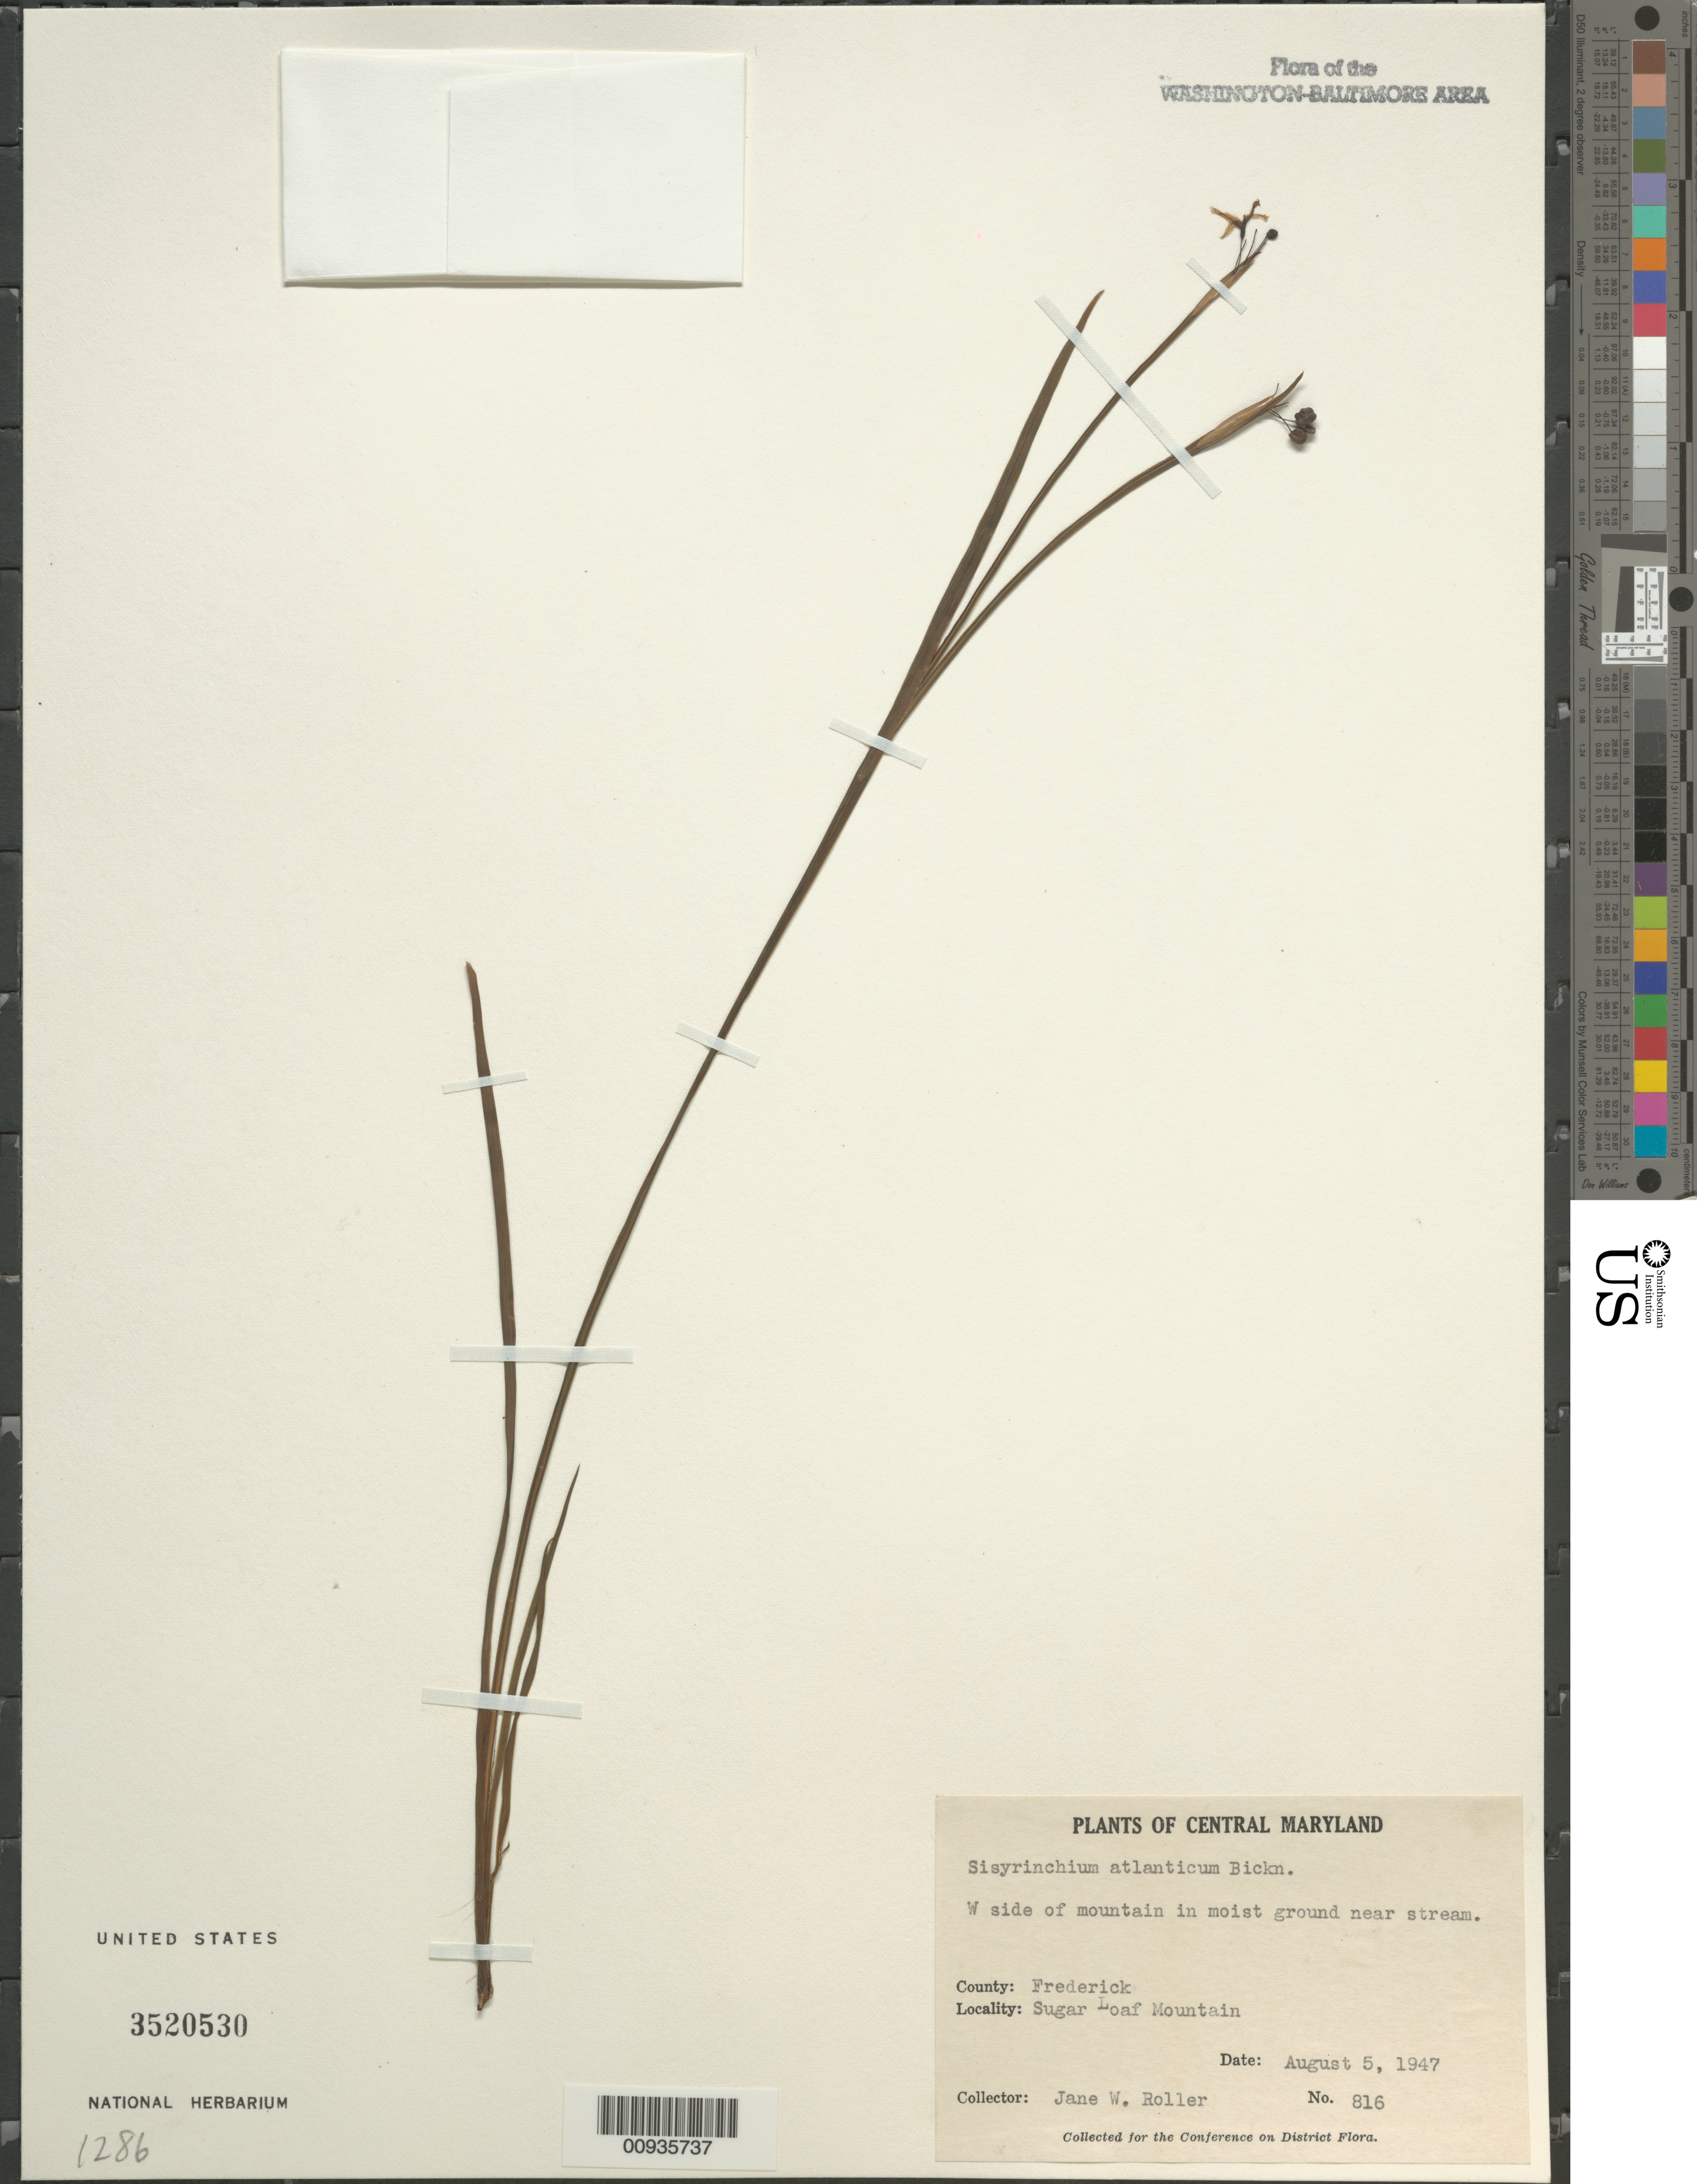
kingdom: Plantae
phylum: Tracheophyta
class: Liliopsida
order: Asparagales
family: Iridaceae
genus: Sisyrinchium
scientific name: Sisyrinchium atlanticum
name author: E.P. Bicknell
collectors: J. W. Roller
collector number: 816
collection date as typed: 05 Aug 1947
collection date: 1947-08-05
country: United States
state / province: Maryland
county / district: Frederick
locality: West side of Sugar Loaf Mountain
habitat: in moist ground near stream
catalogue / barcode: US 3520530